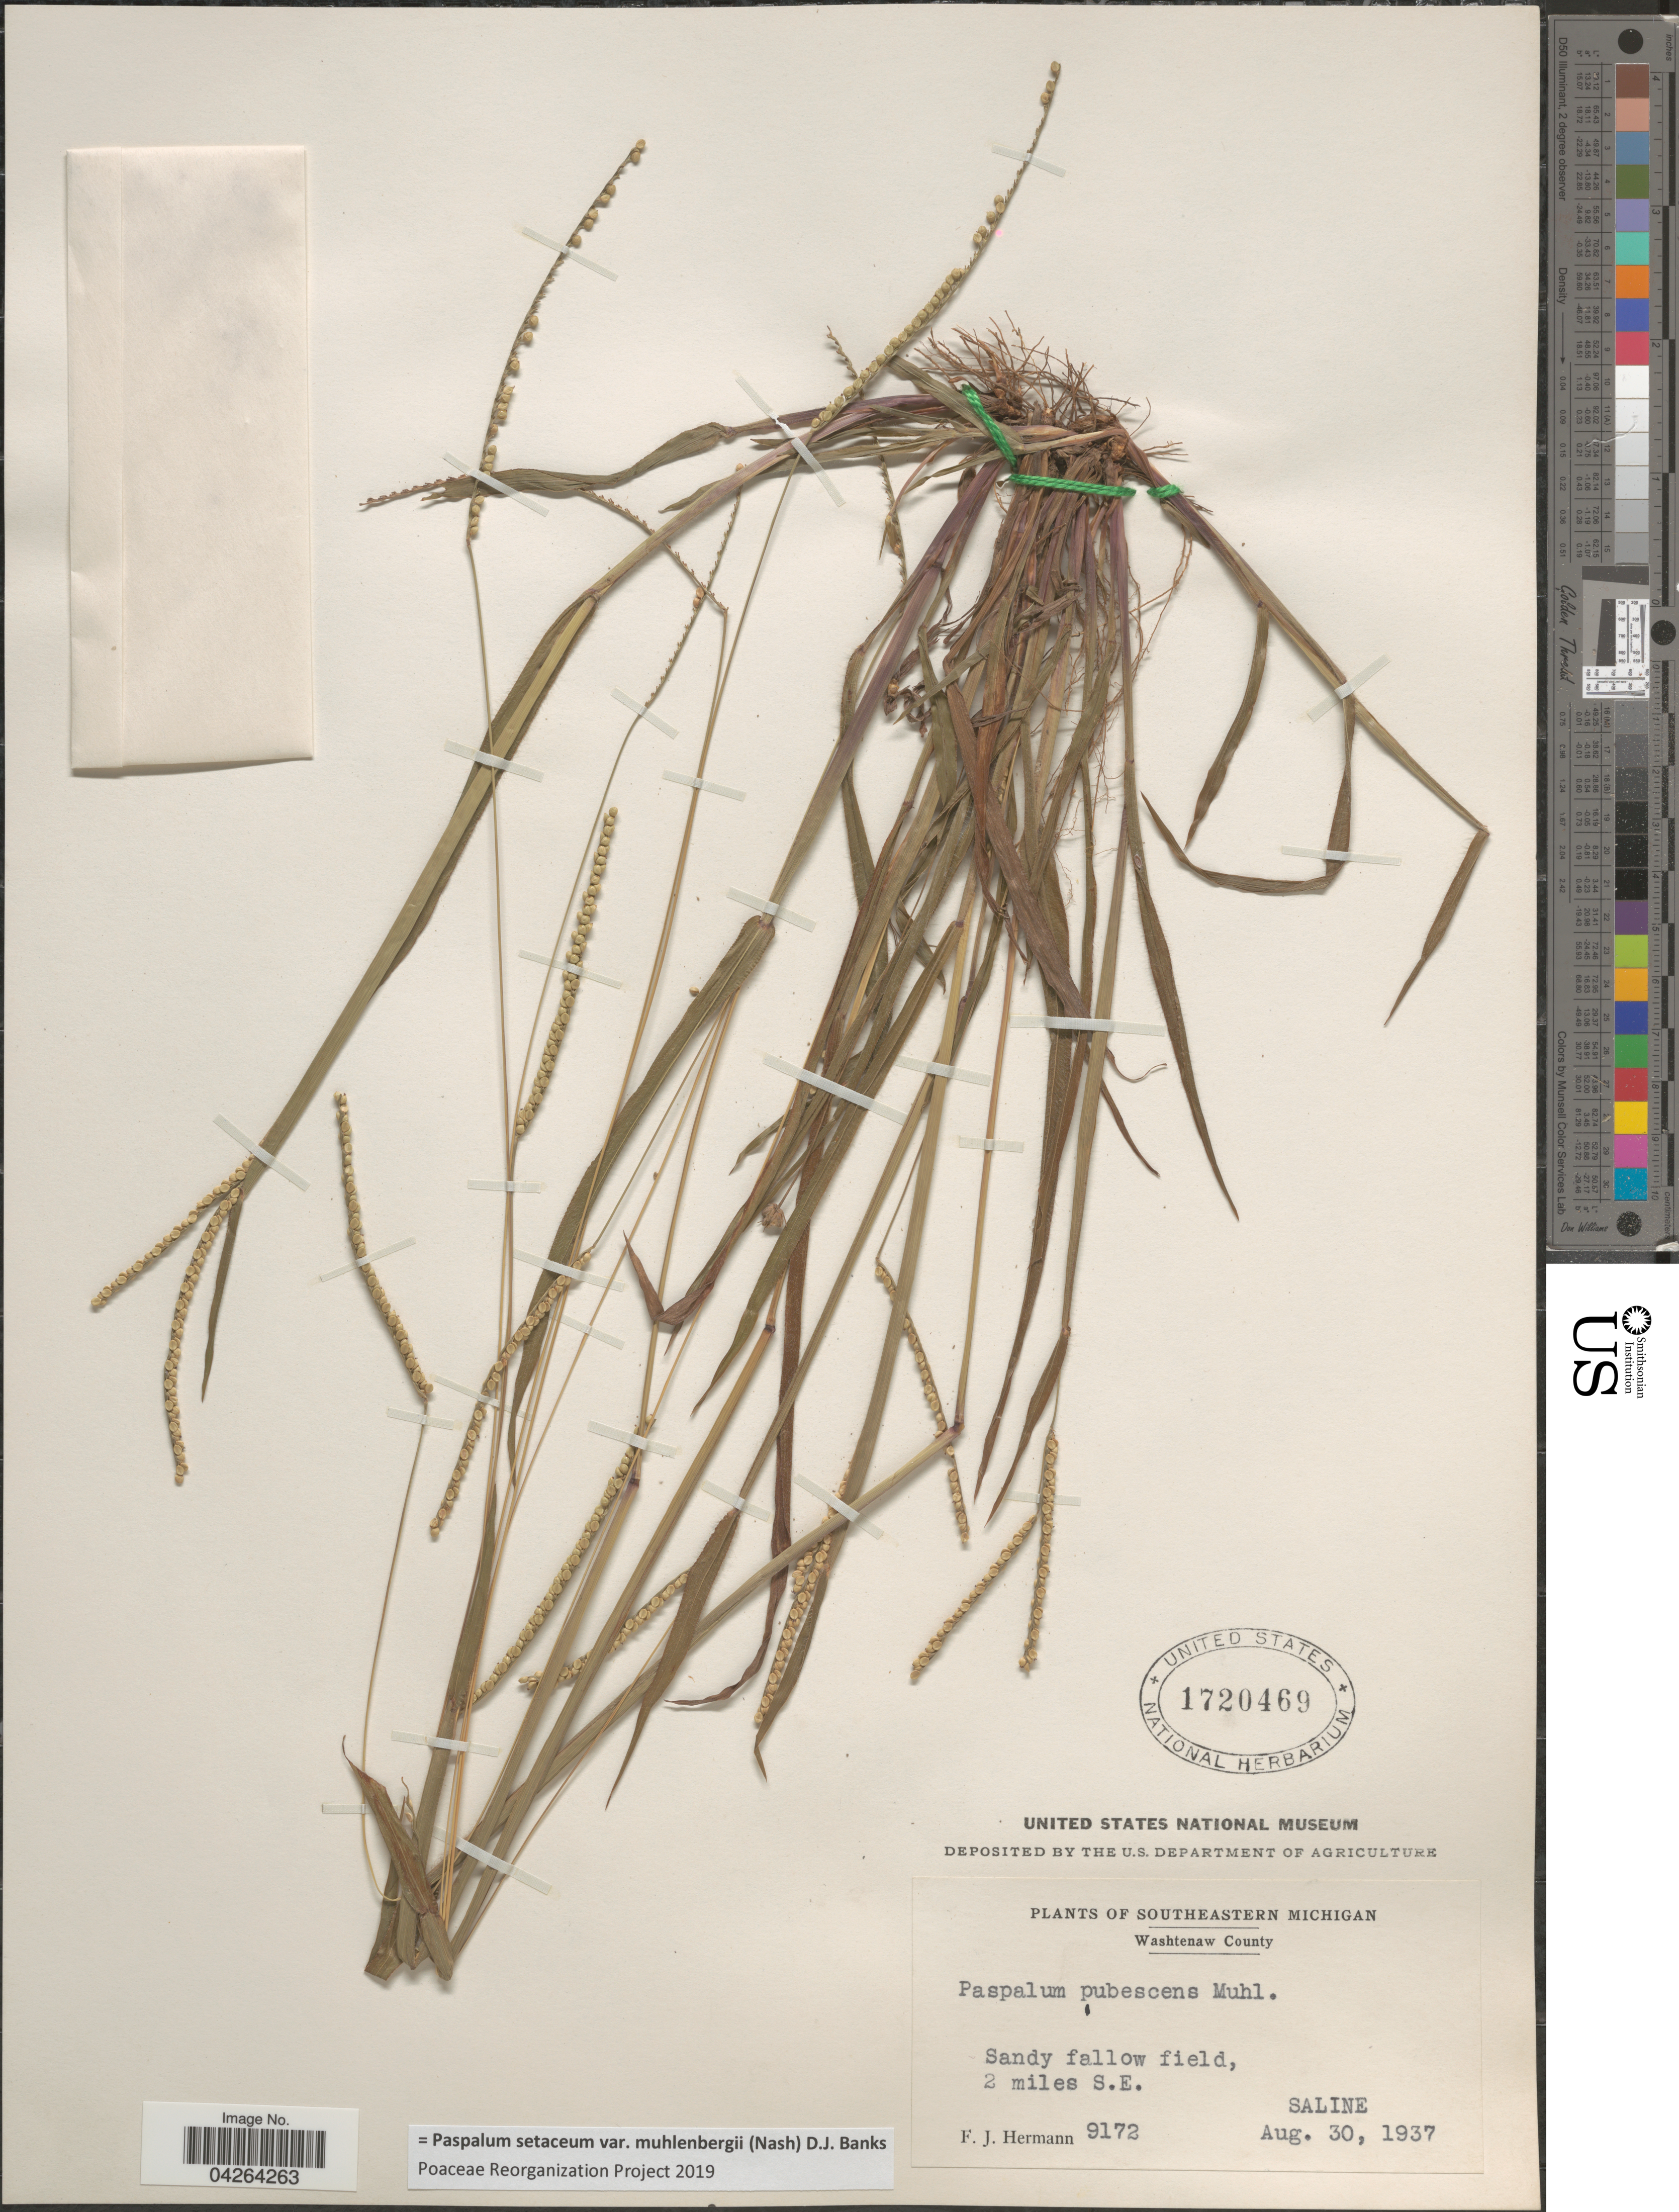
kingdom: Plantae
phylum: Tracheophyta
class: Liliopsida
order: Poales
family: Poaceae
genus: Paspalum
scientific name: Paspalum setaceum var. muhlenbergii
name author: (Nash) D.J. Banks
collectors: F. J. Hermann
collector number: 9172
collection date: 1937-08-30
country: United States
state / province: Michigan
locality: Southeastern Michigan. Washtenaw County. Sandy fallow field, 2 miles S. E. Saline.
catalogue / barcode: US 1720469